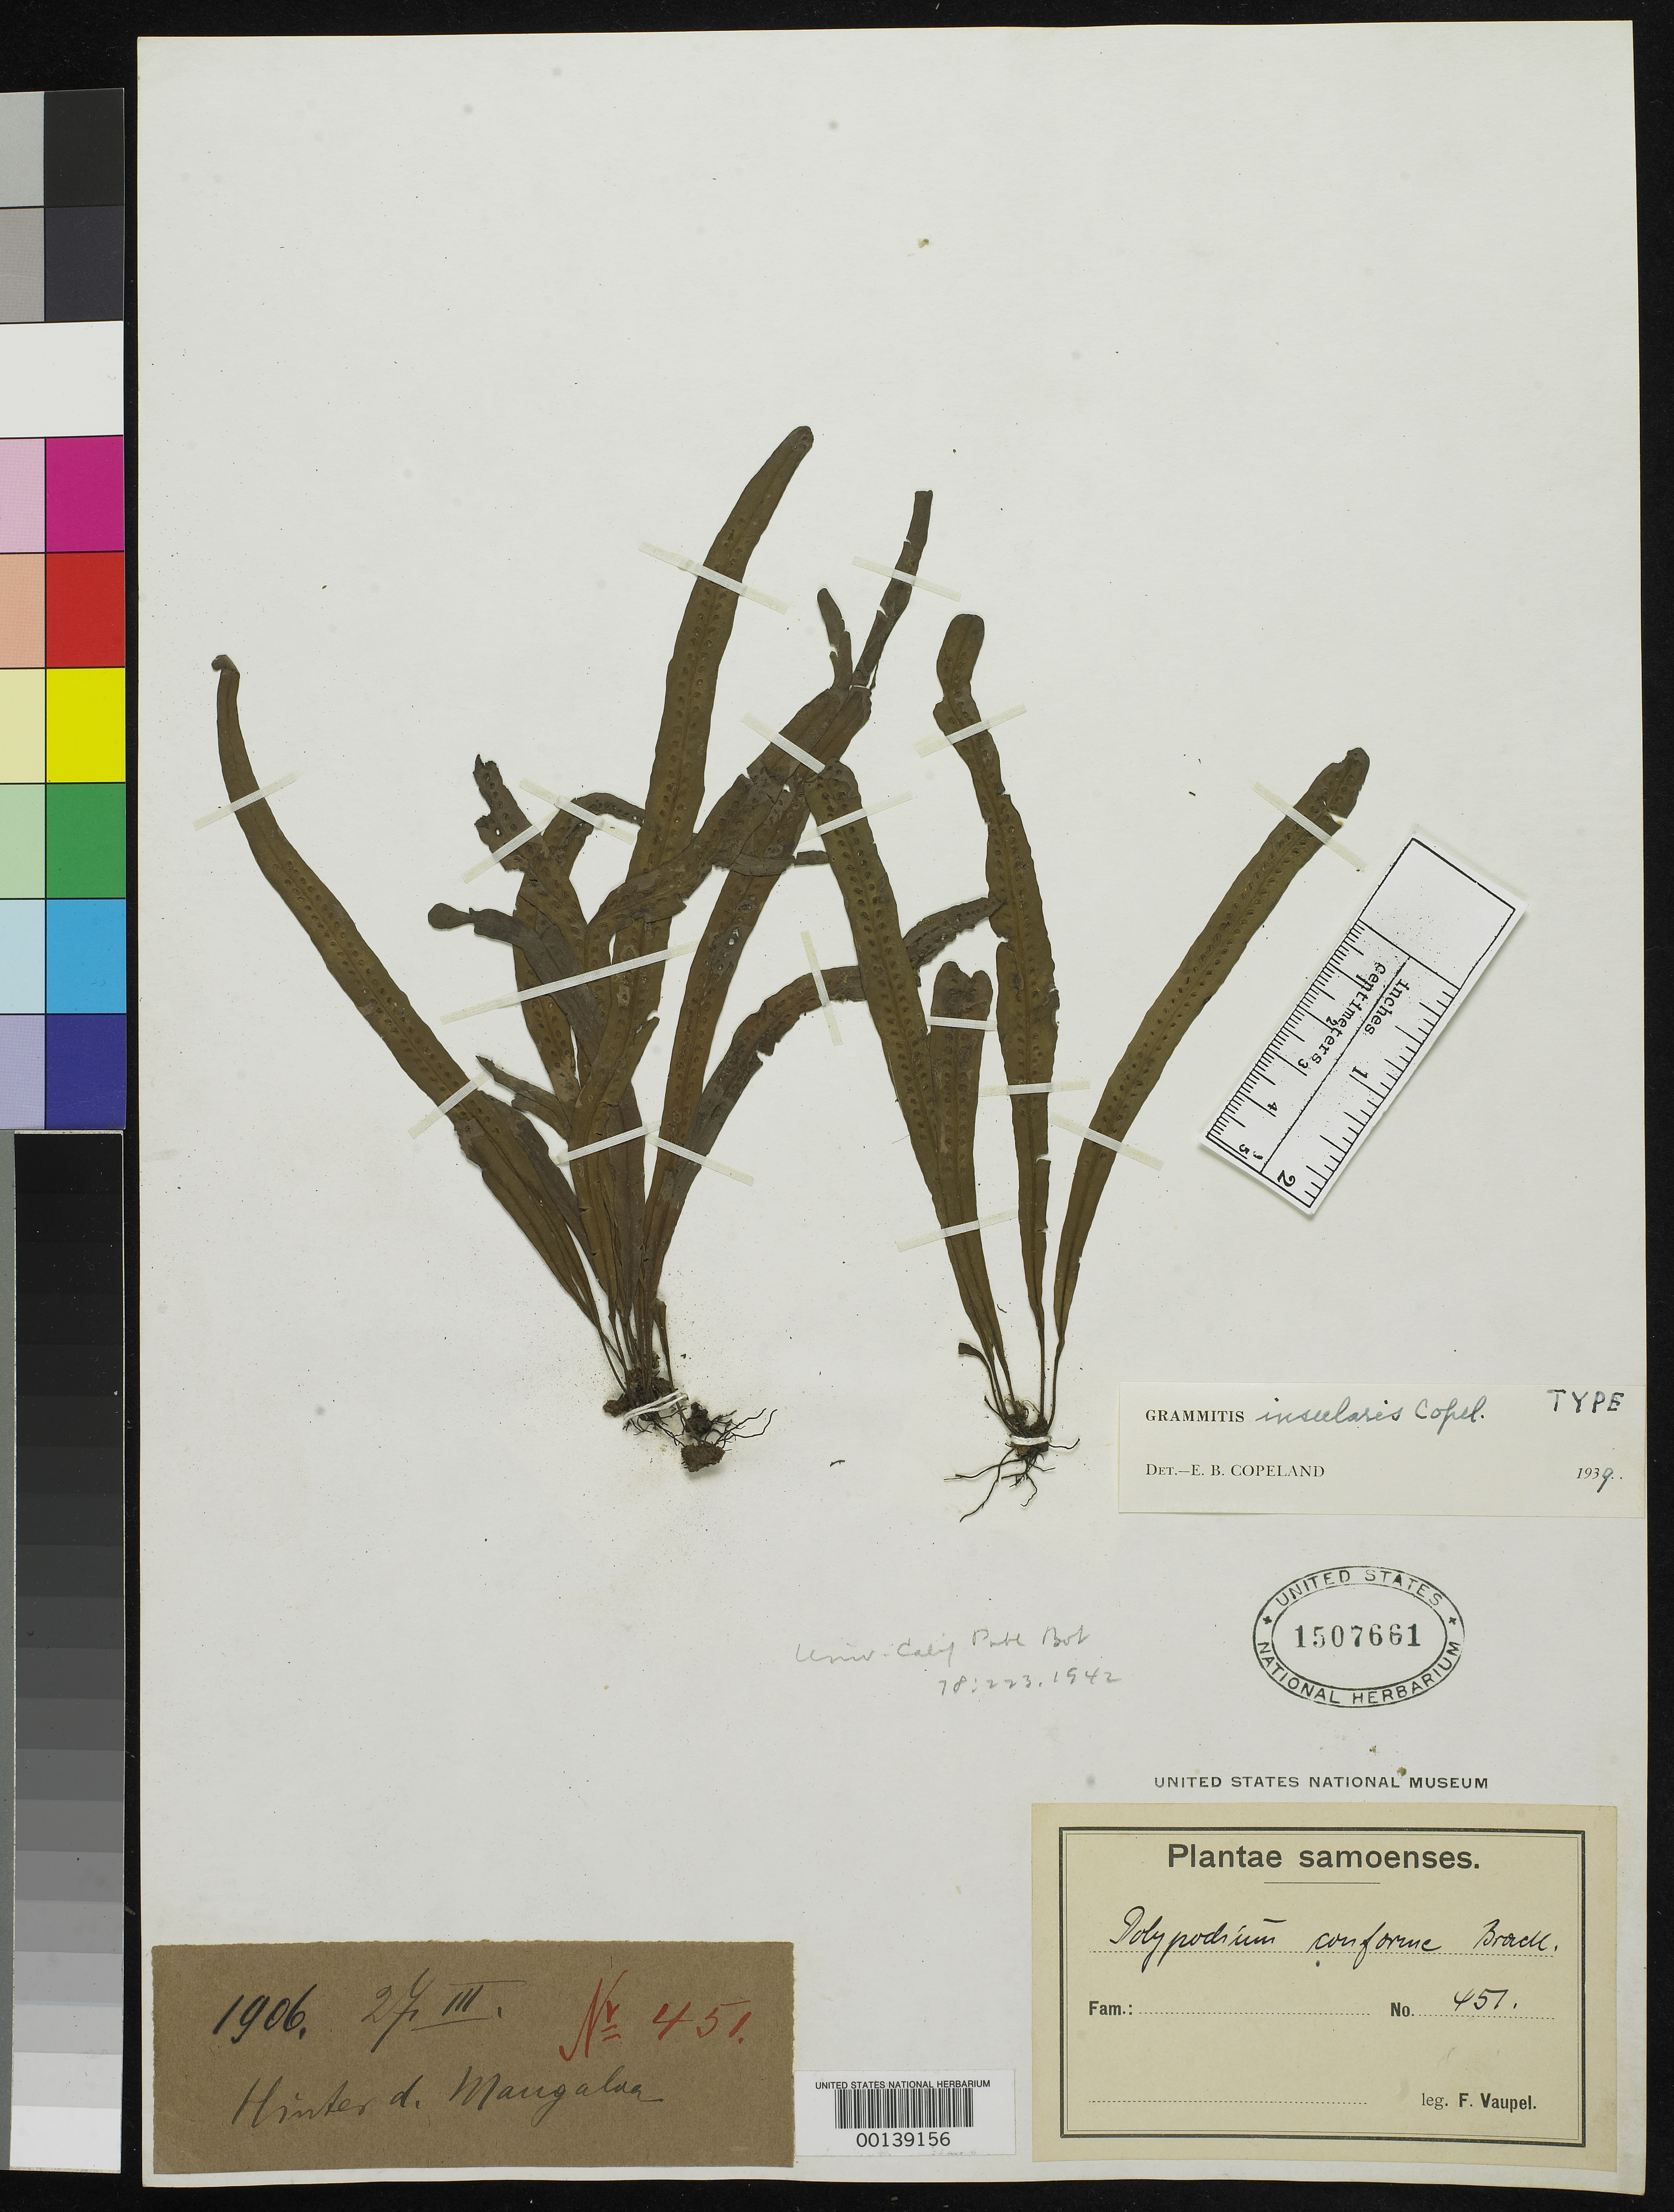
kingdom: Plantae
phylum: Tracheophyta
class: Polypodiopsida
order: Polypodiales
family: Polypodiaceae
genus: Grammitis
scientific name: Grammitis insularis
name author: Copel.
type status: Holotype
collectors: F. Vaupel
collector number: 451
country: Samoa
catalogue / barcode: US 1507661